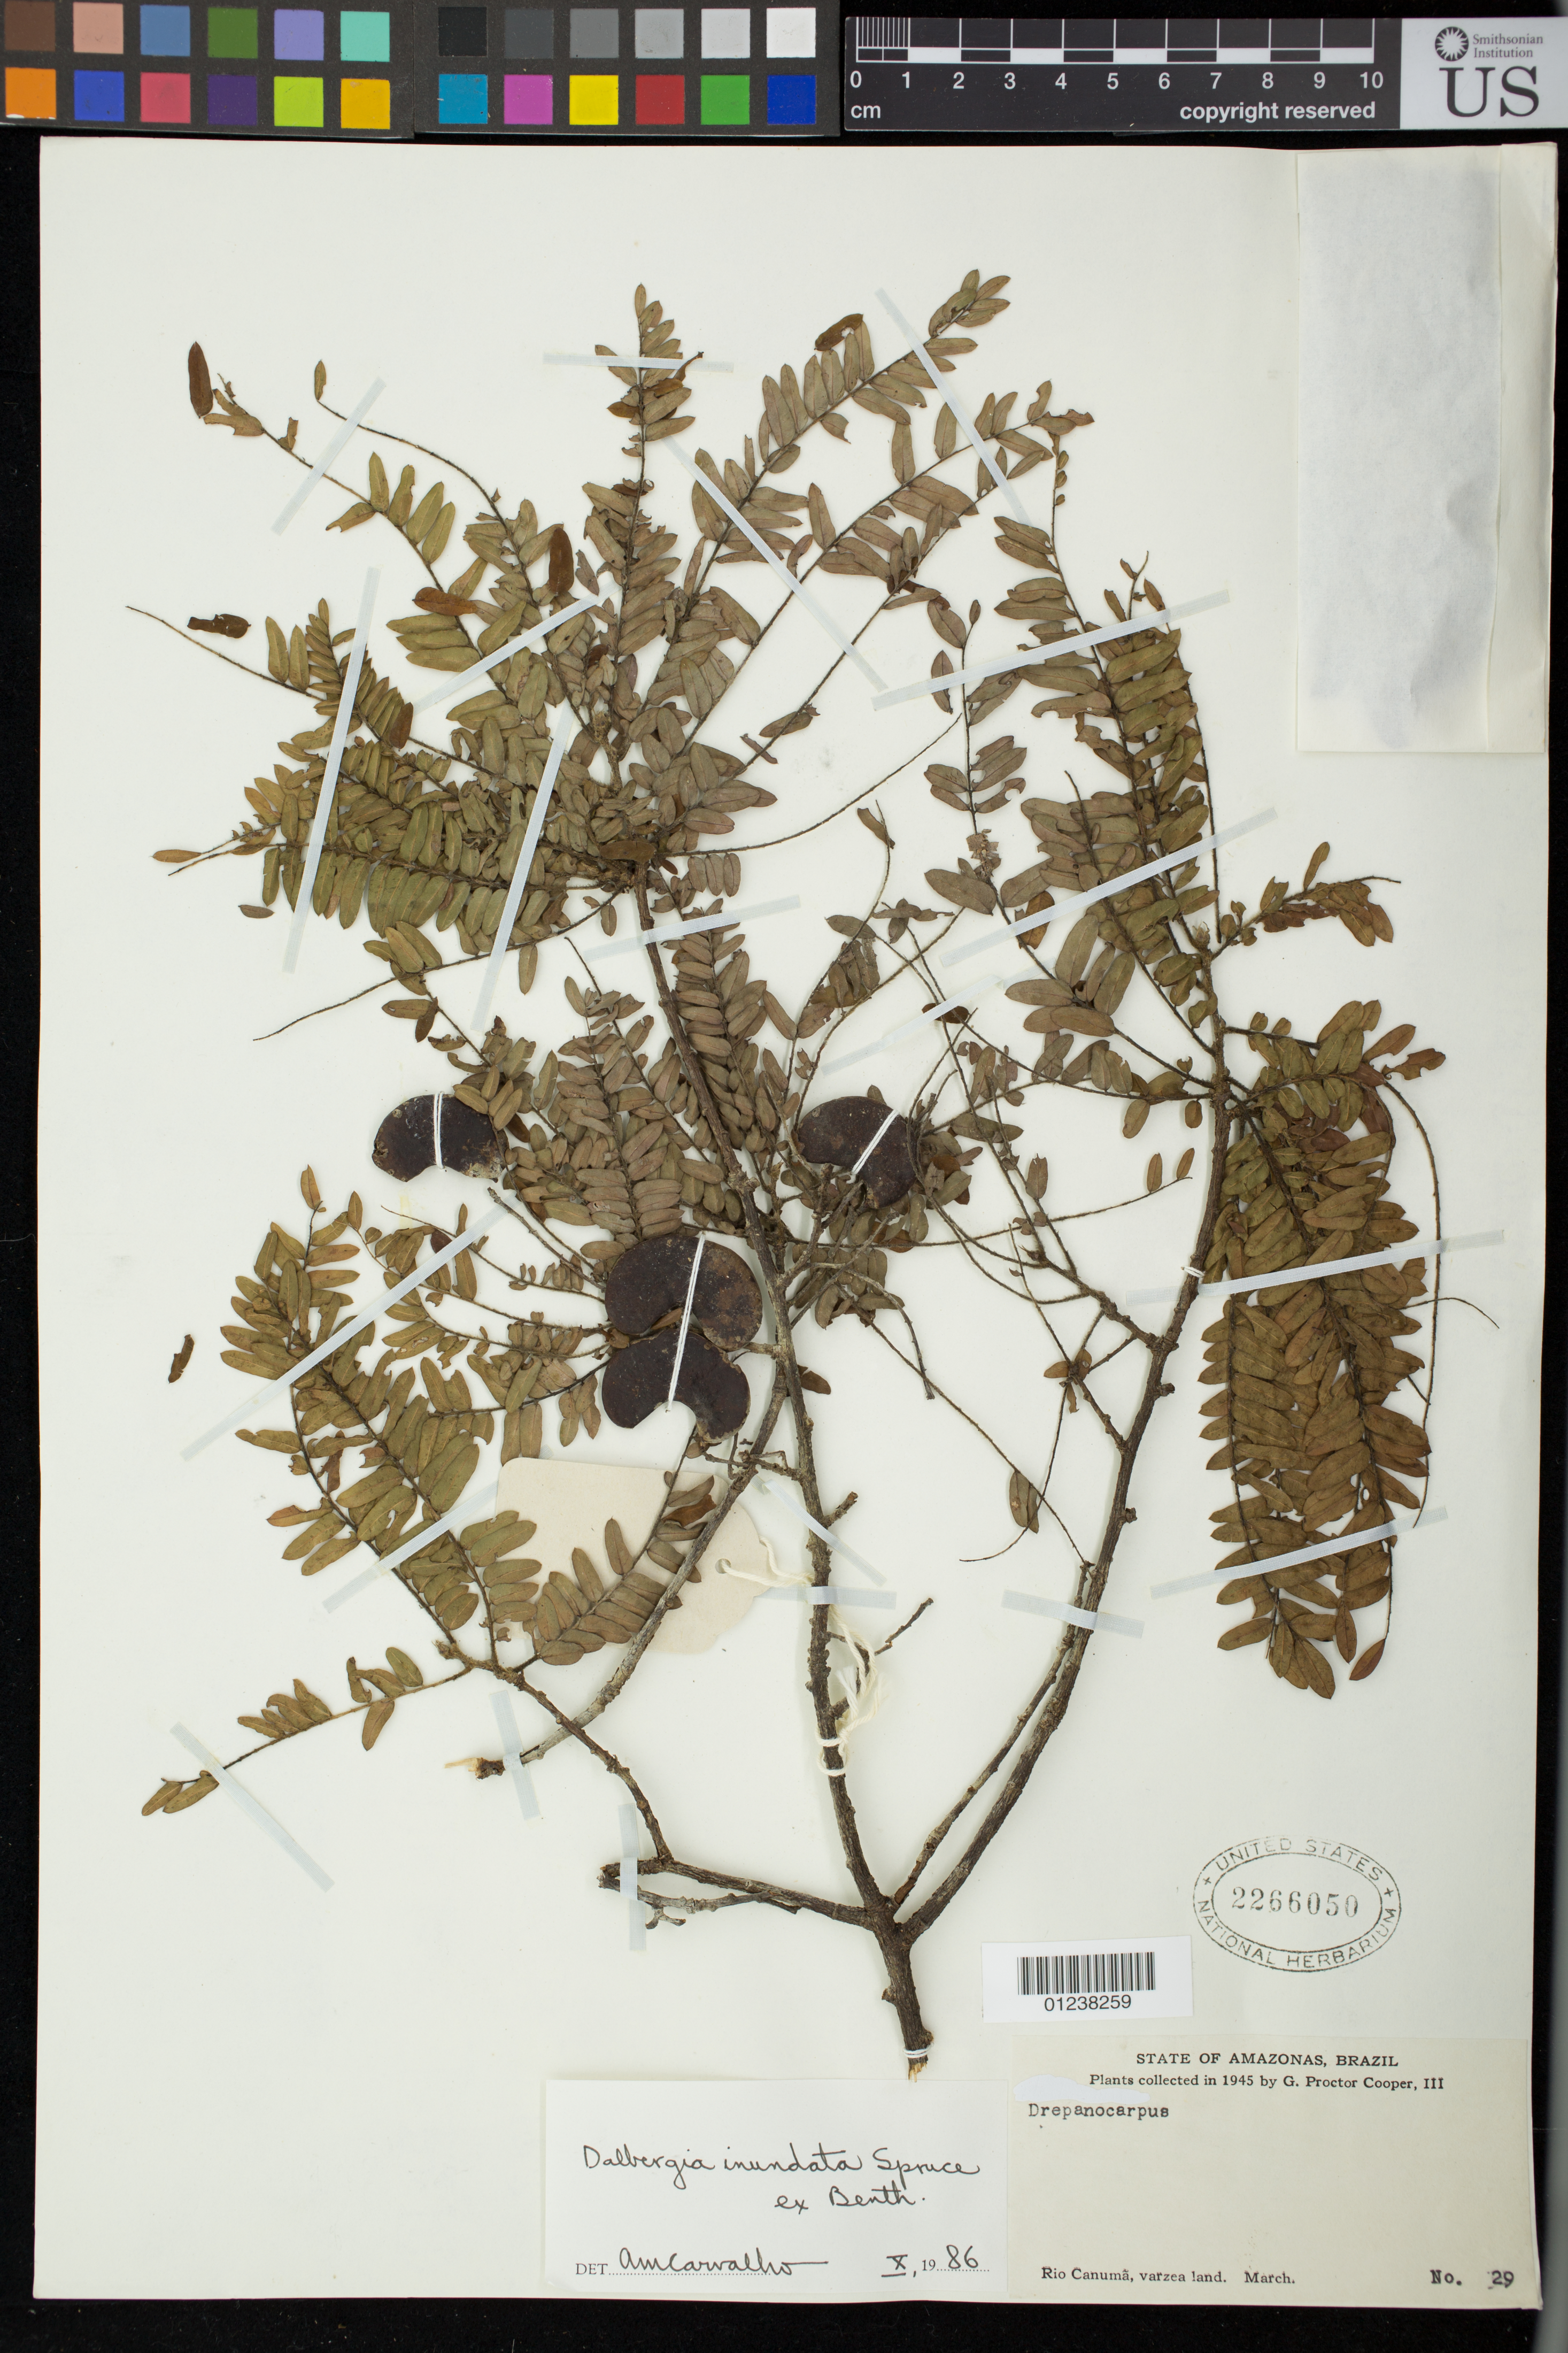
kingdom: Plantae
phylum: Tracheophyta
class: Magnoliopsida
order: Fabales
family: Fabaceae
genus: Dalbergia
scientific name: Dalbergia inundata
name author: Benth.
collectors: G. Cooper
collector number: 29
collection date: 1945-03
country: Brazil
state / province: Amazonas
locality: Rio Canuma.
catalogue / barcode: US 2266050